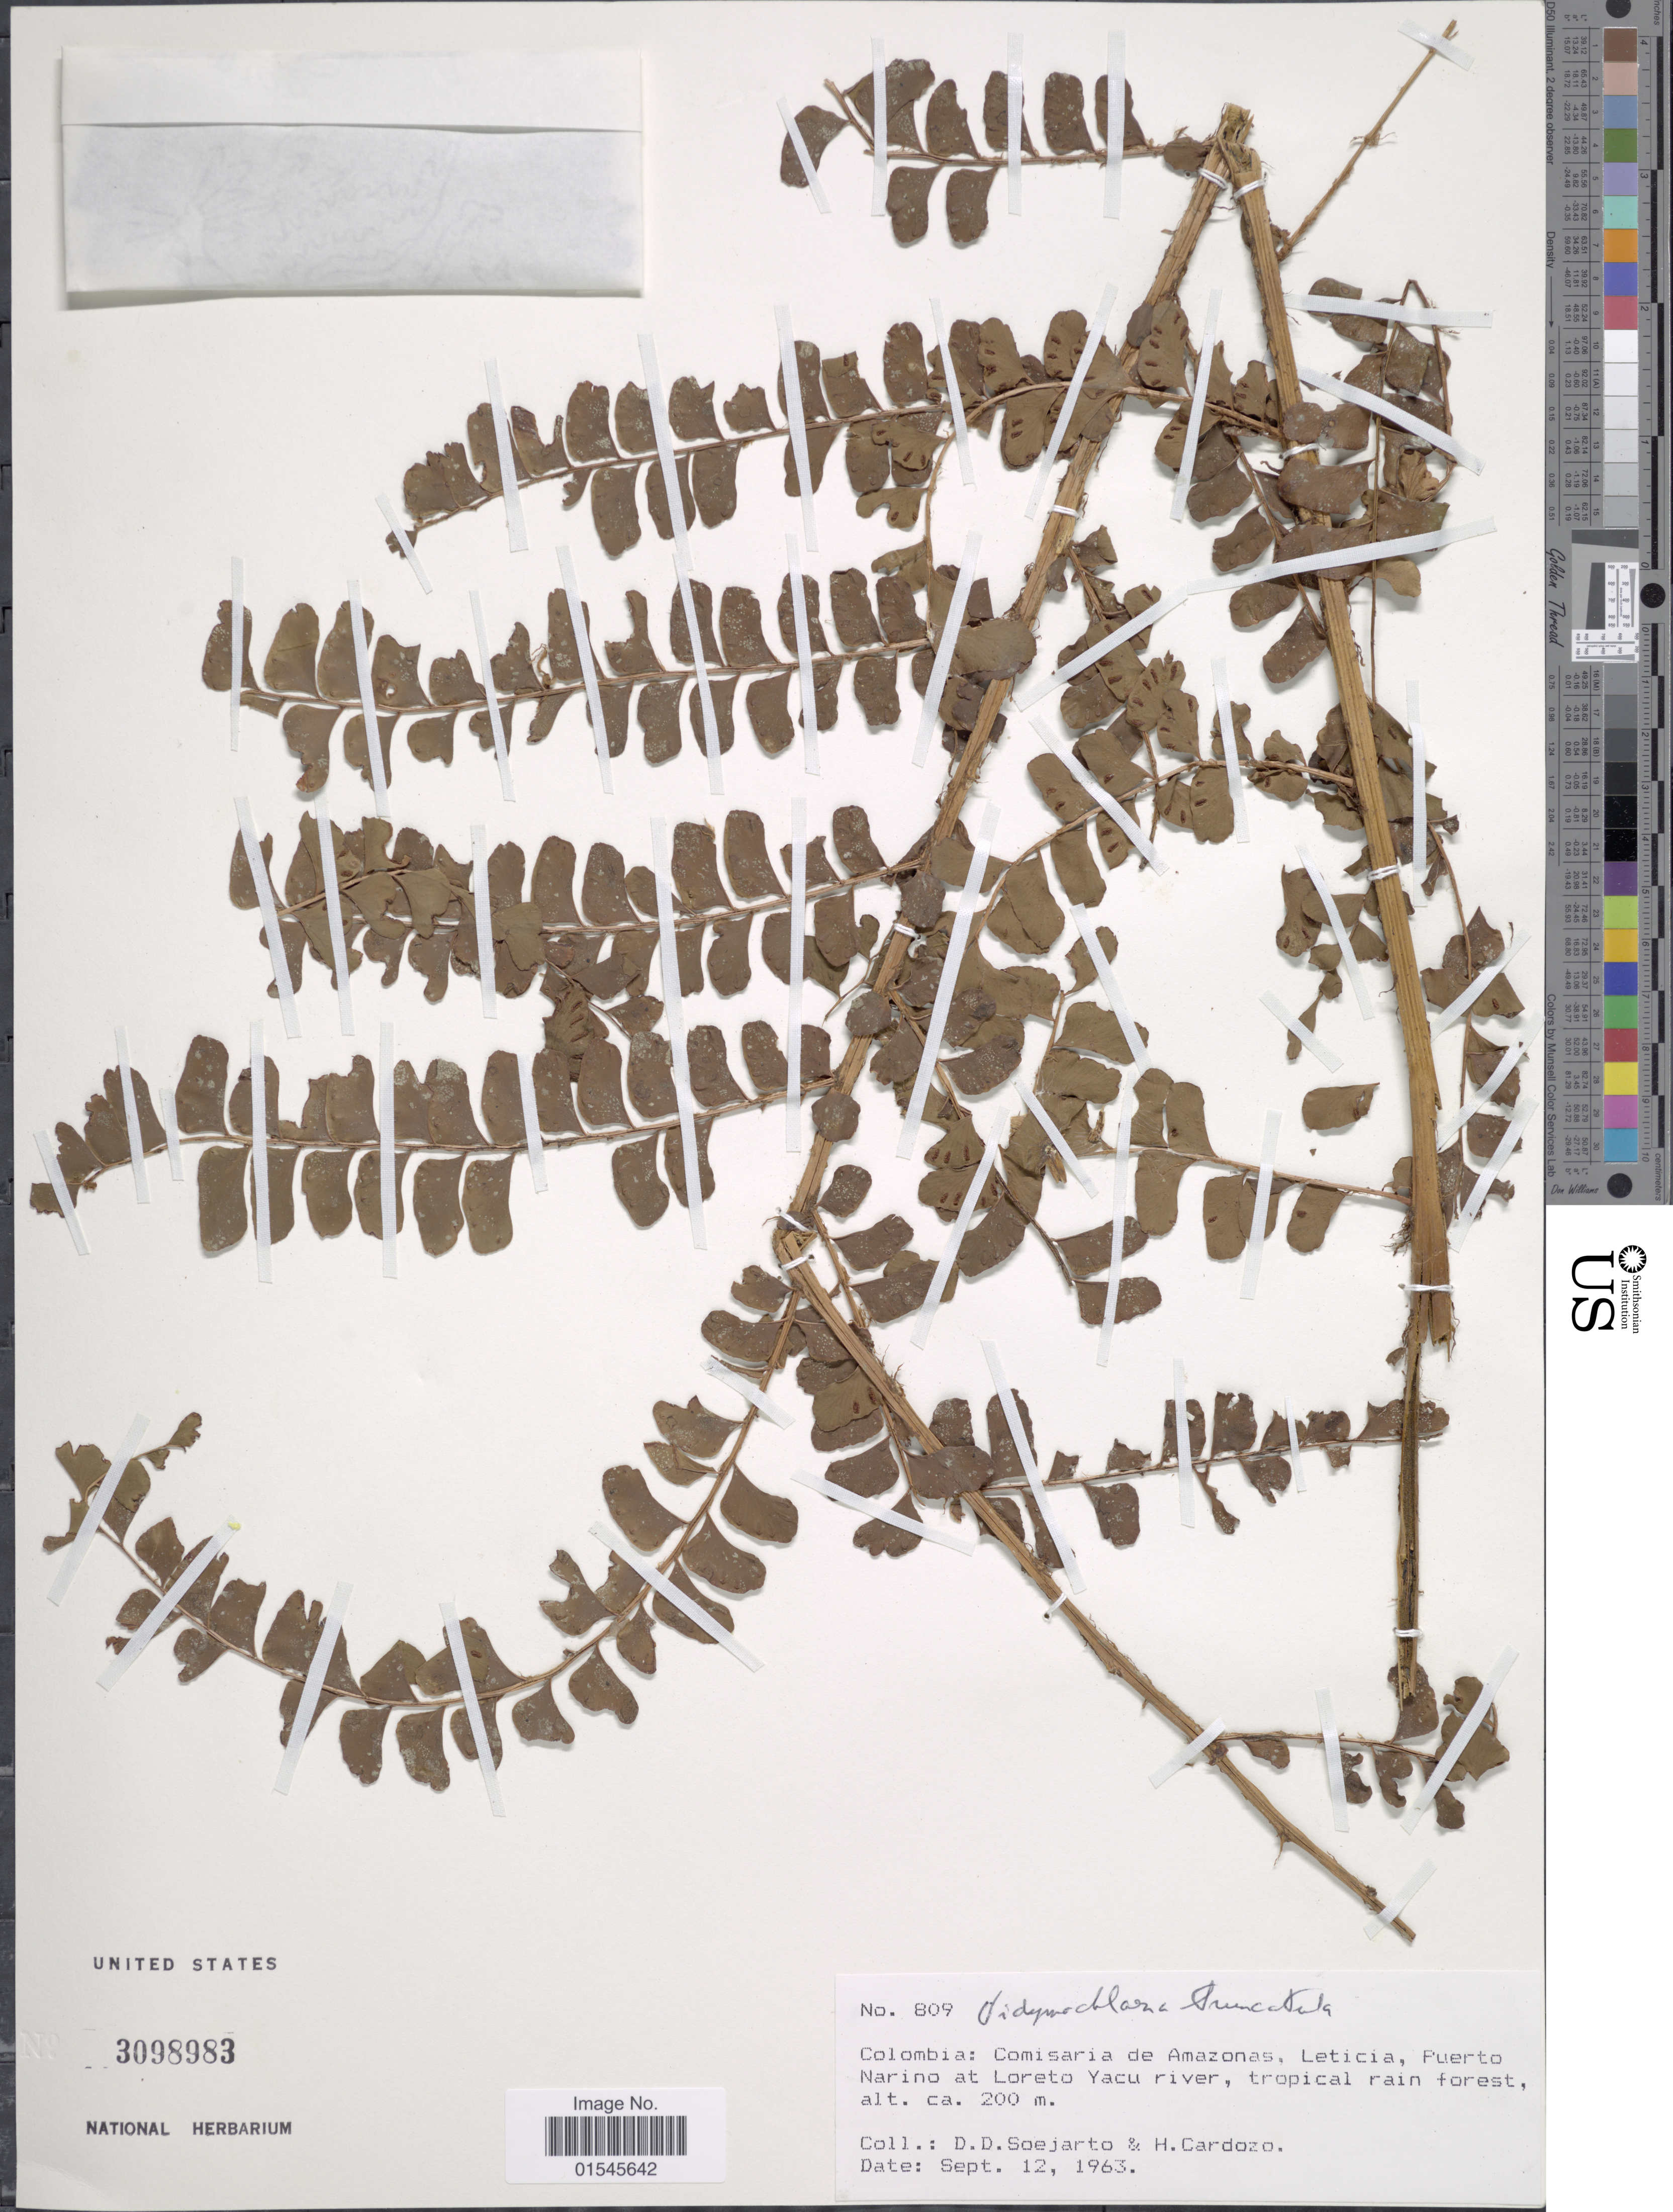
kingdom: Plantae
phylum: Tracheophyta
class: Polypodiopsida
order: Polypodiales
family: Didymochlaenaceae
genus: Didymochlaena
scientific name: Didymochlaena truncatula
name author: (Sw.) J. Sm.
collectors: H. Cardozo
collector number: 809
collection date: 1963-09-12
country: Colombia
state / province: Amazônas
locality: Comosaria de Amazonas, Leticia, puerto Narino at Loreto river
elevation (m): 200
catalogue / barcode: US 3098983